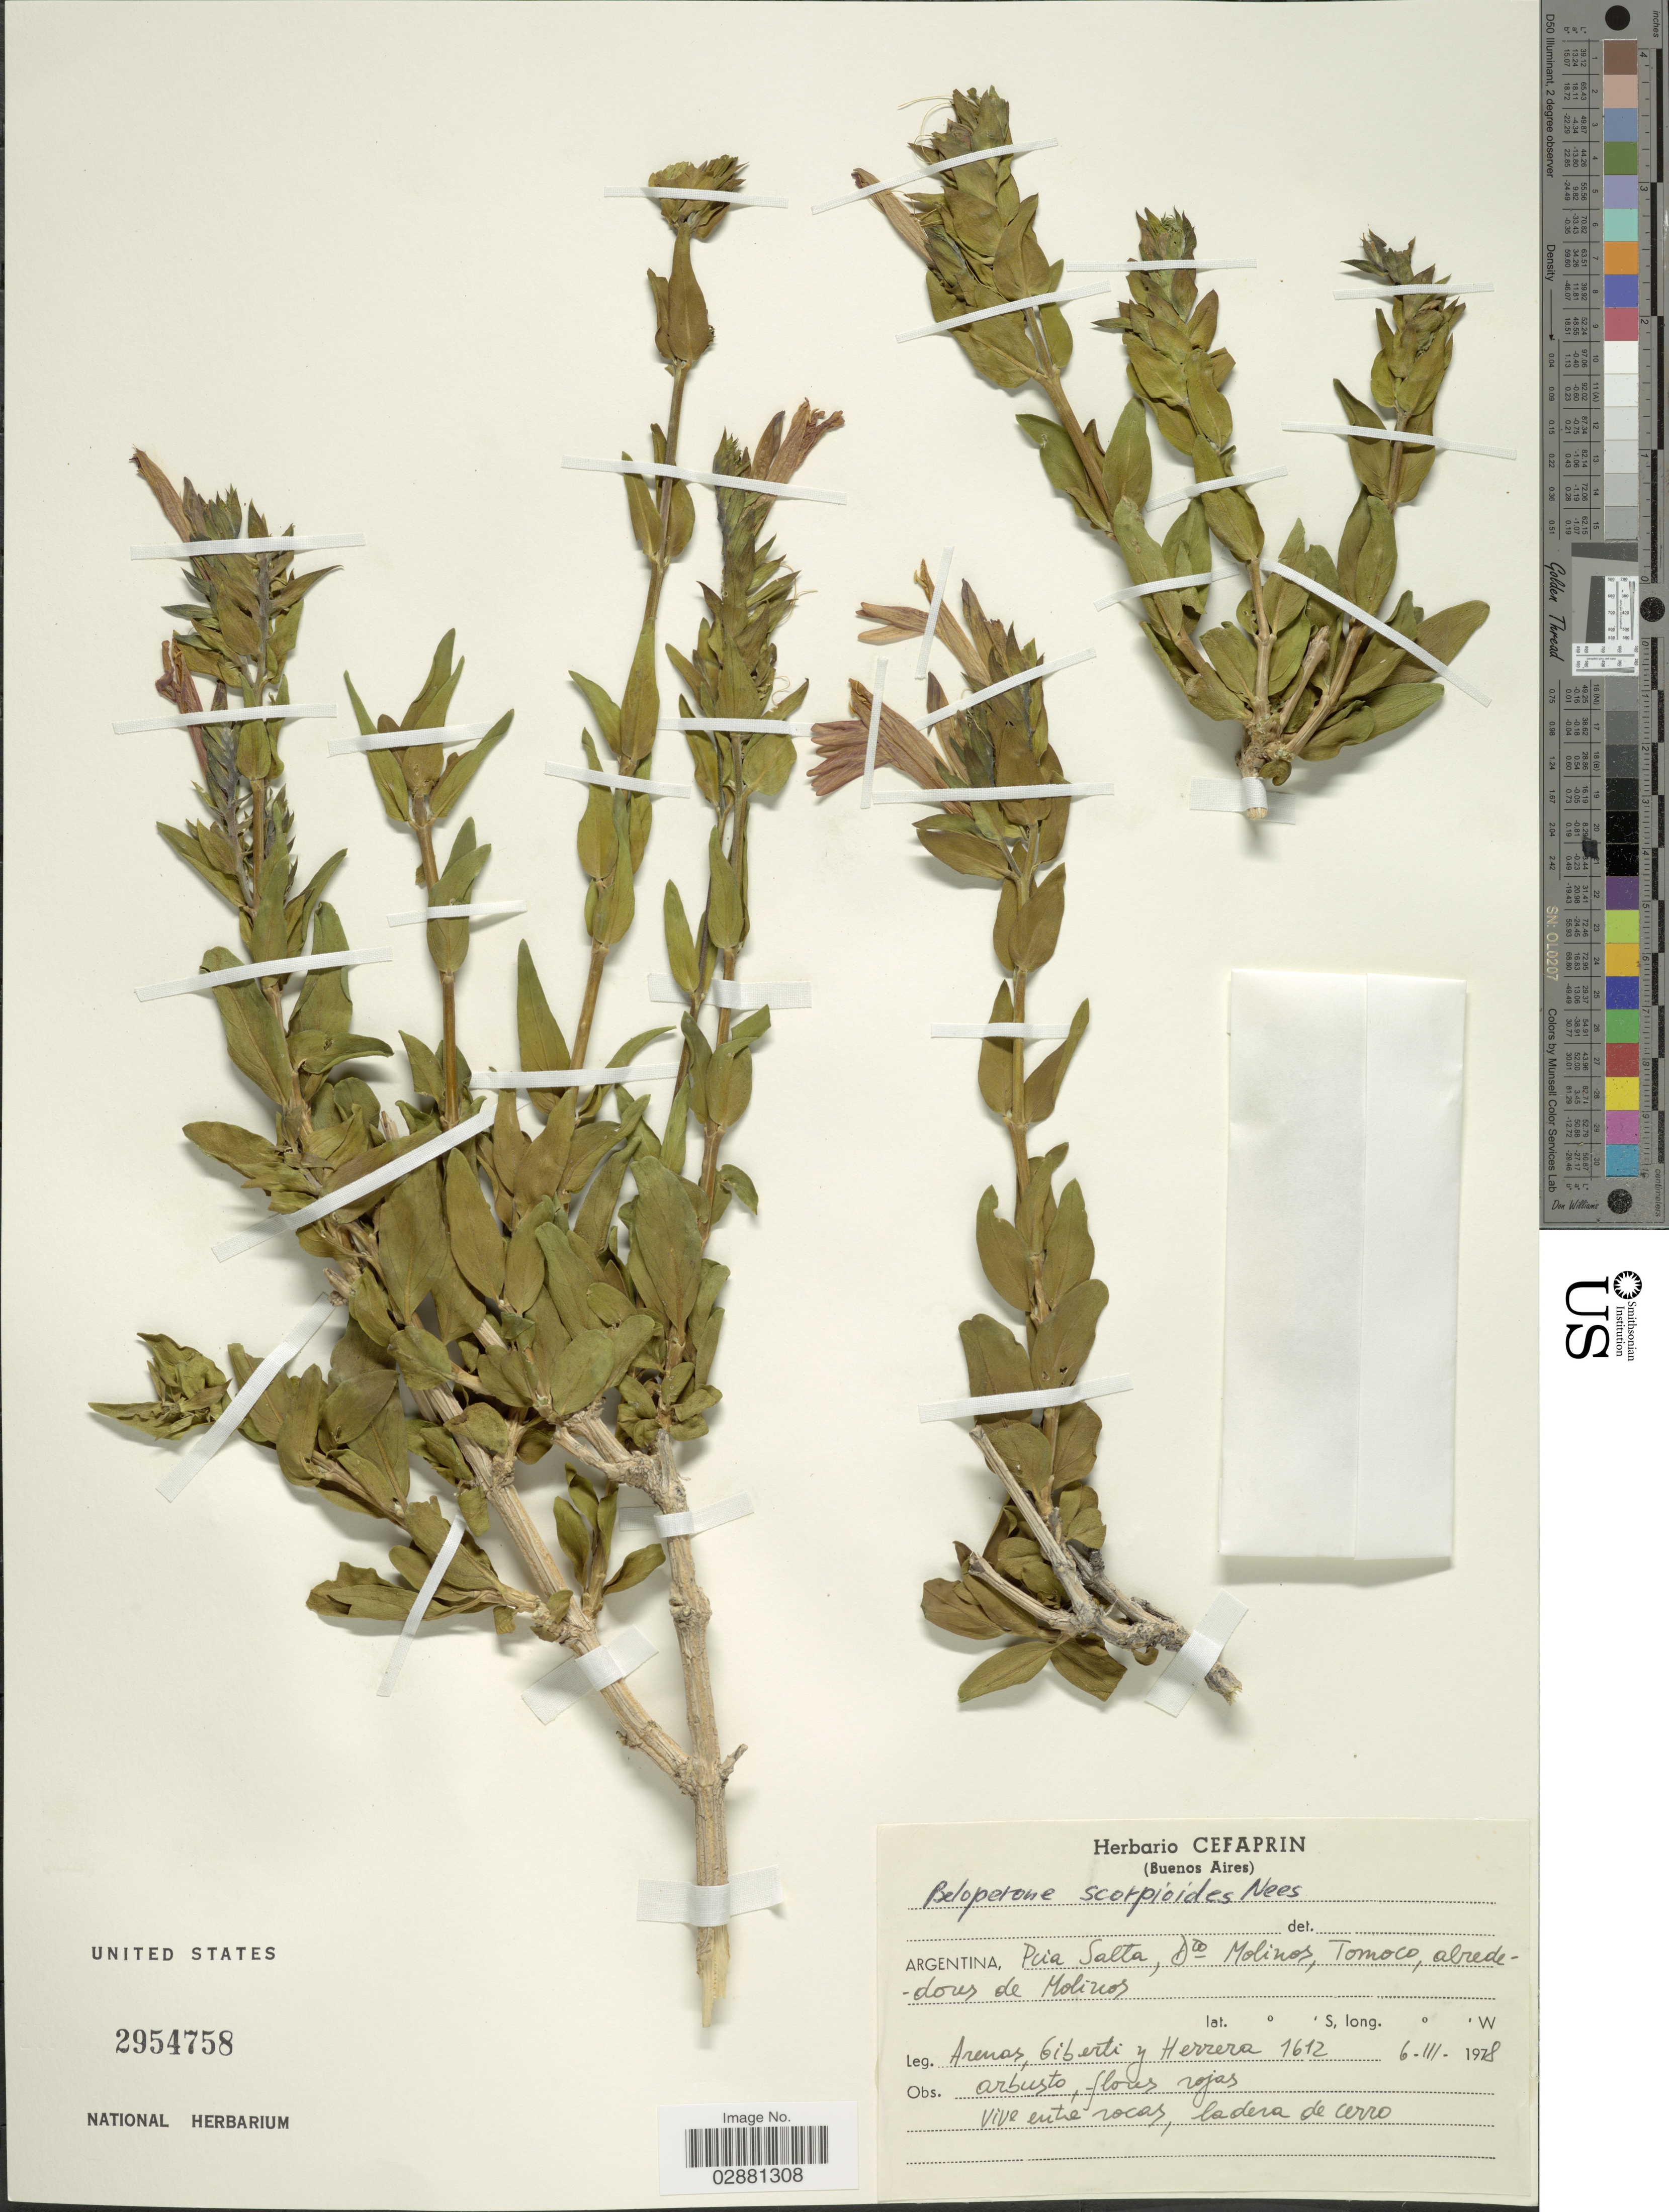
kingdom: Plantae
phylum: Tracheophyta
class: Magnoliopsida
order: Lamiales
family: Acanthaceae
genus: Justicia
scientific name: Justicia xylosteoides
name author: Griseb.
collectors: Arenas, Giberti & Herrera, --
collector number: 1612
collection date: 1978-03-06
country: Argentina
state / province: Salta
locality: Pcia Salta, Dto. Molinos, Tomoco, alrededores de Molinos.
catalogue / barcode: US 2954758